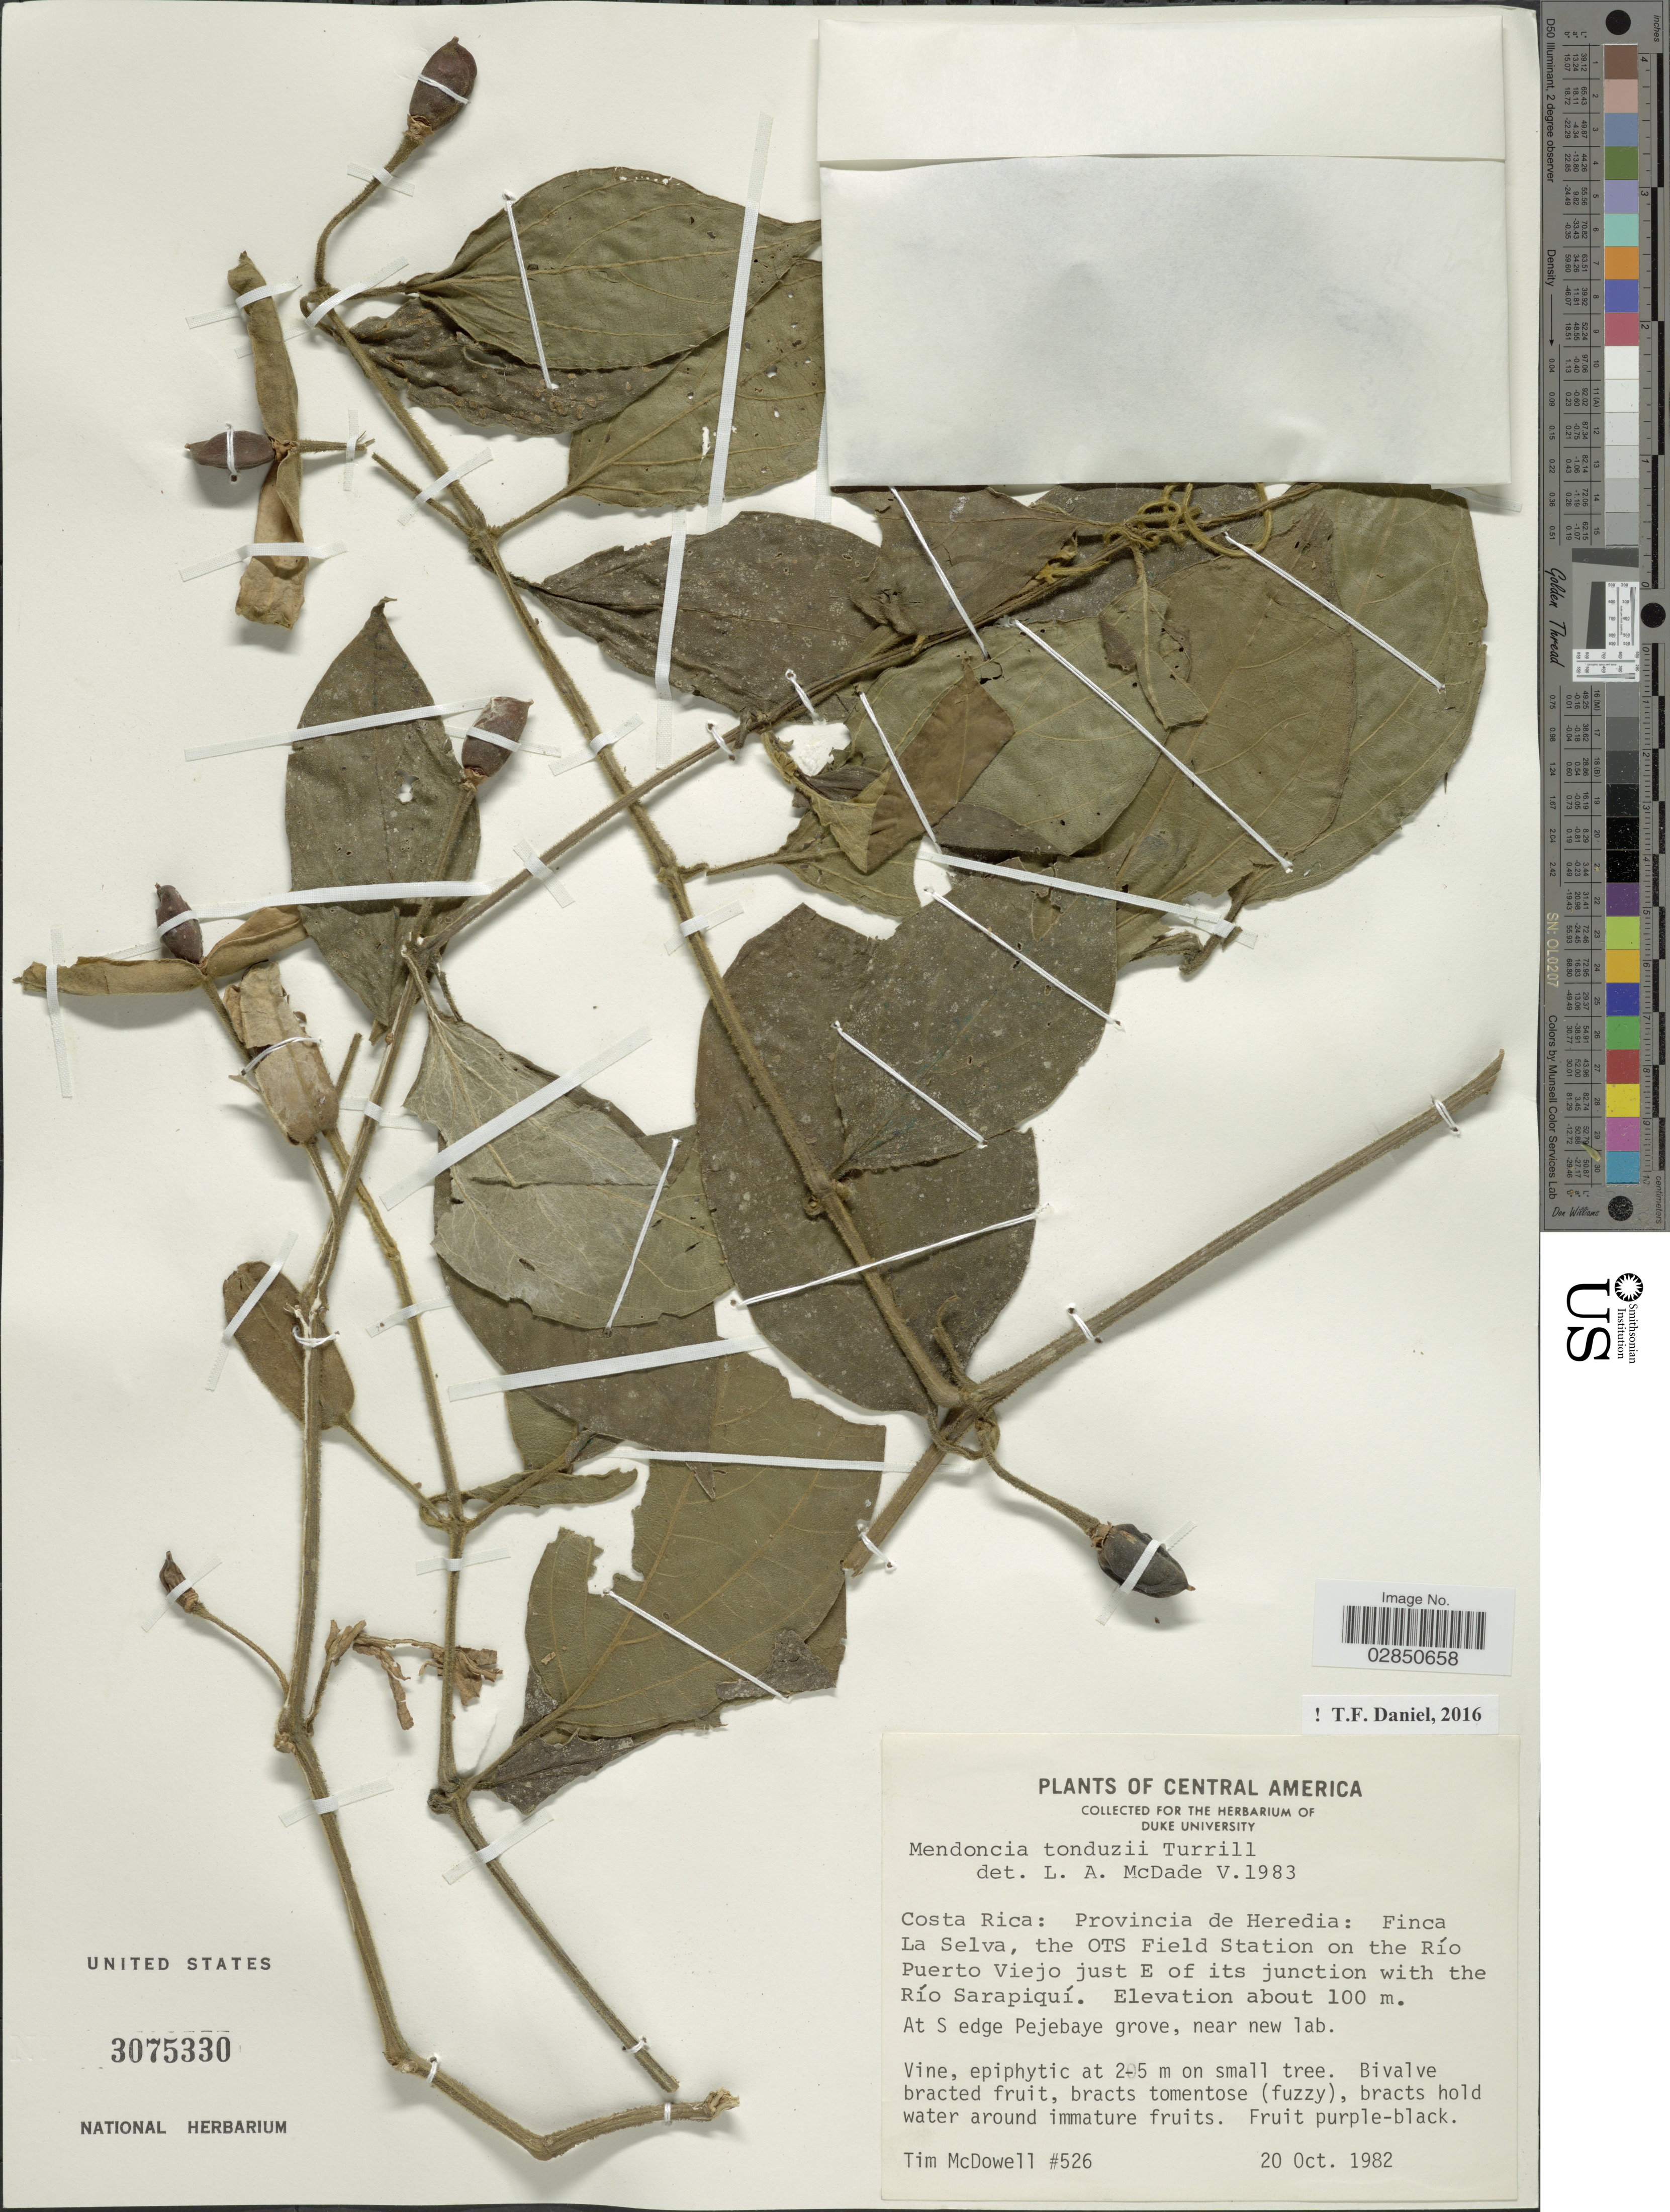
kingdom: Plantae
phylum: Tracheophyta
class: Magnoliopsida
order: Lamiales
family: Acanthaceae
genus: Mendoncia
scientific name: Mendoncia tonduzii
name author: Turrill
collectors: T. McDowell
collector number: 526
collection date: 1982-10-20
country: Costa Rica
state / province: Heredia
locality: Provincia de Heredia: Finca La Selva, the OTS Field Station on the Río Puerto Viejo just E of its junction with the Río Sarapiquí, At S edge Pejebaye grove, near new lab.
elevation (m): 100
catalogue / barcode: US 3075330